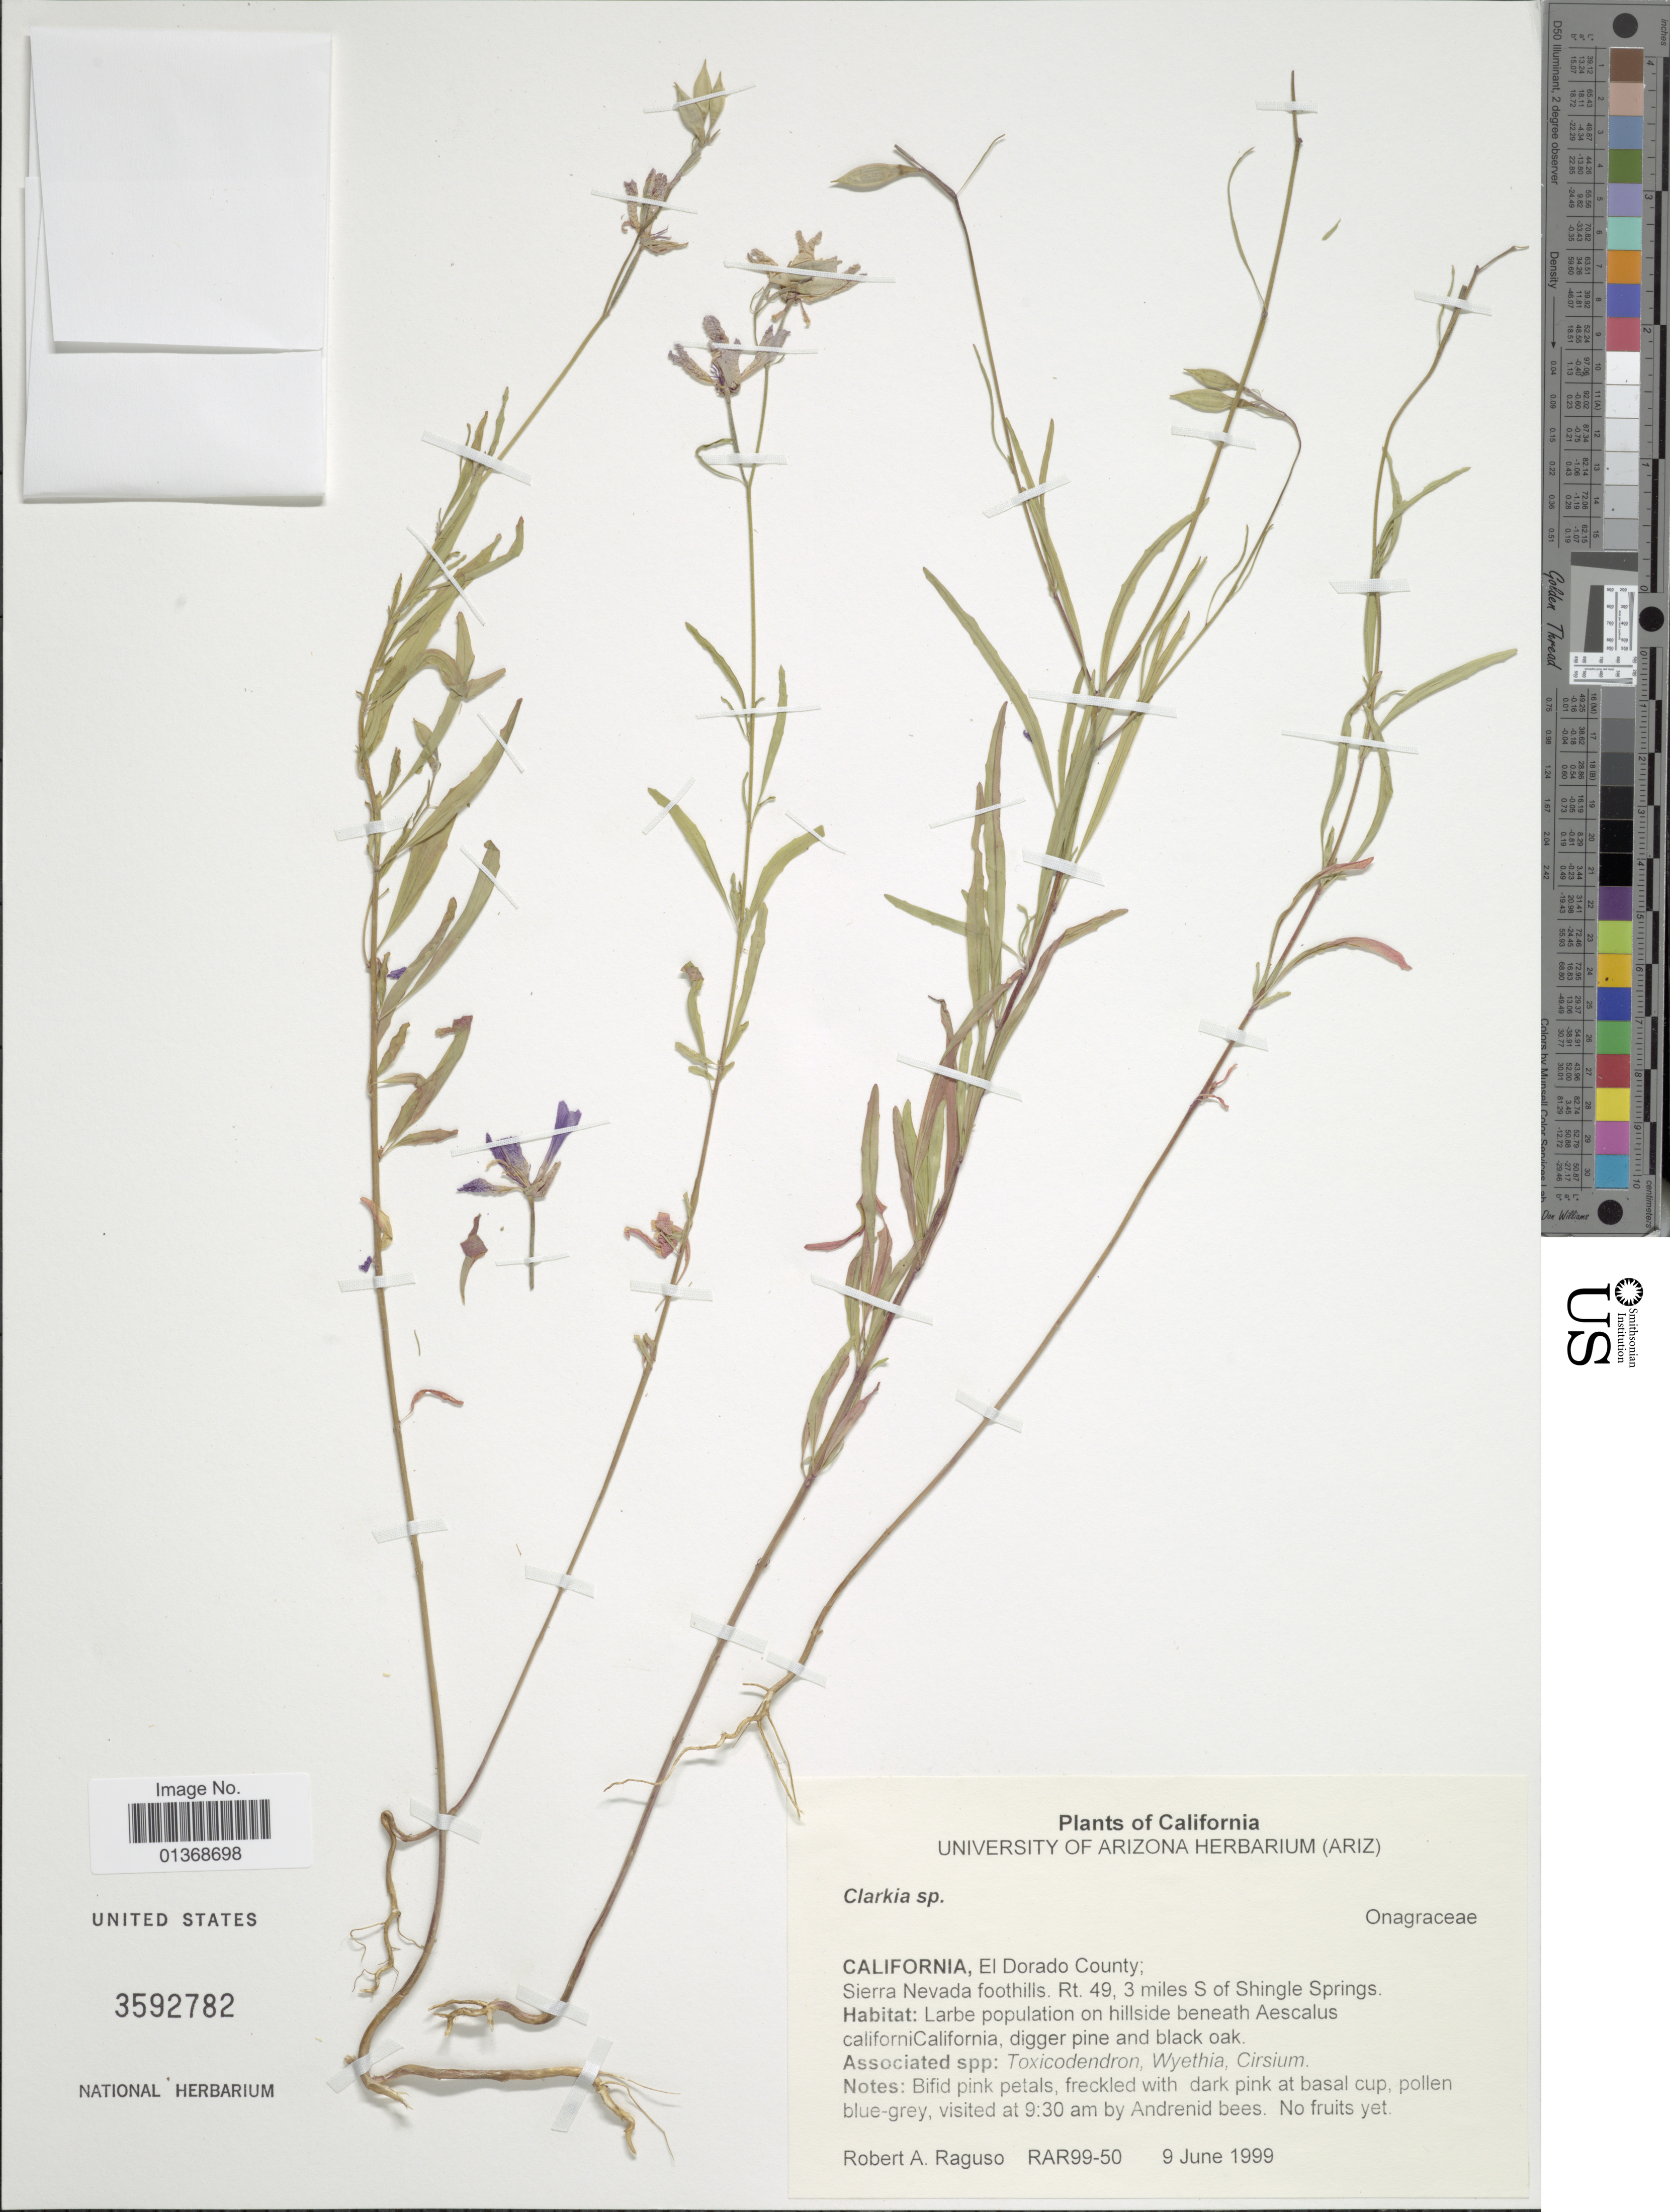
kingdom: Plantae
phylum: Tracheophyta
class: Magnoliopsida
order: Myrtales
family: Onagraceae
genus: Clarkia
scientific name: Clarkia sp.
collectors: R. Raguso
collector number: RAR99-50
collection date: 1999-06-09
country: United States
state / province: California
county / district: El Dorado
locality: El Dorado County; Sierra Nevada foothills, Rt. 49,3 miles S of Shingle Springs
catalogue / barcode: US 3592782